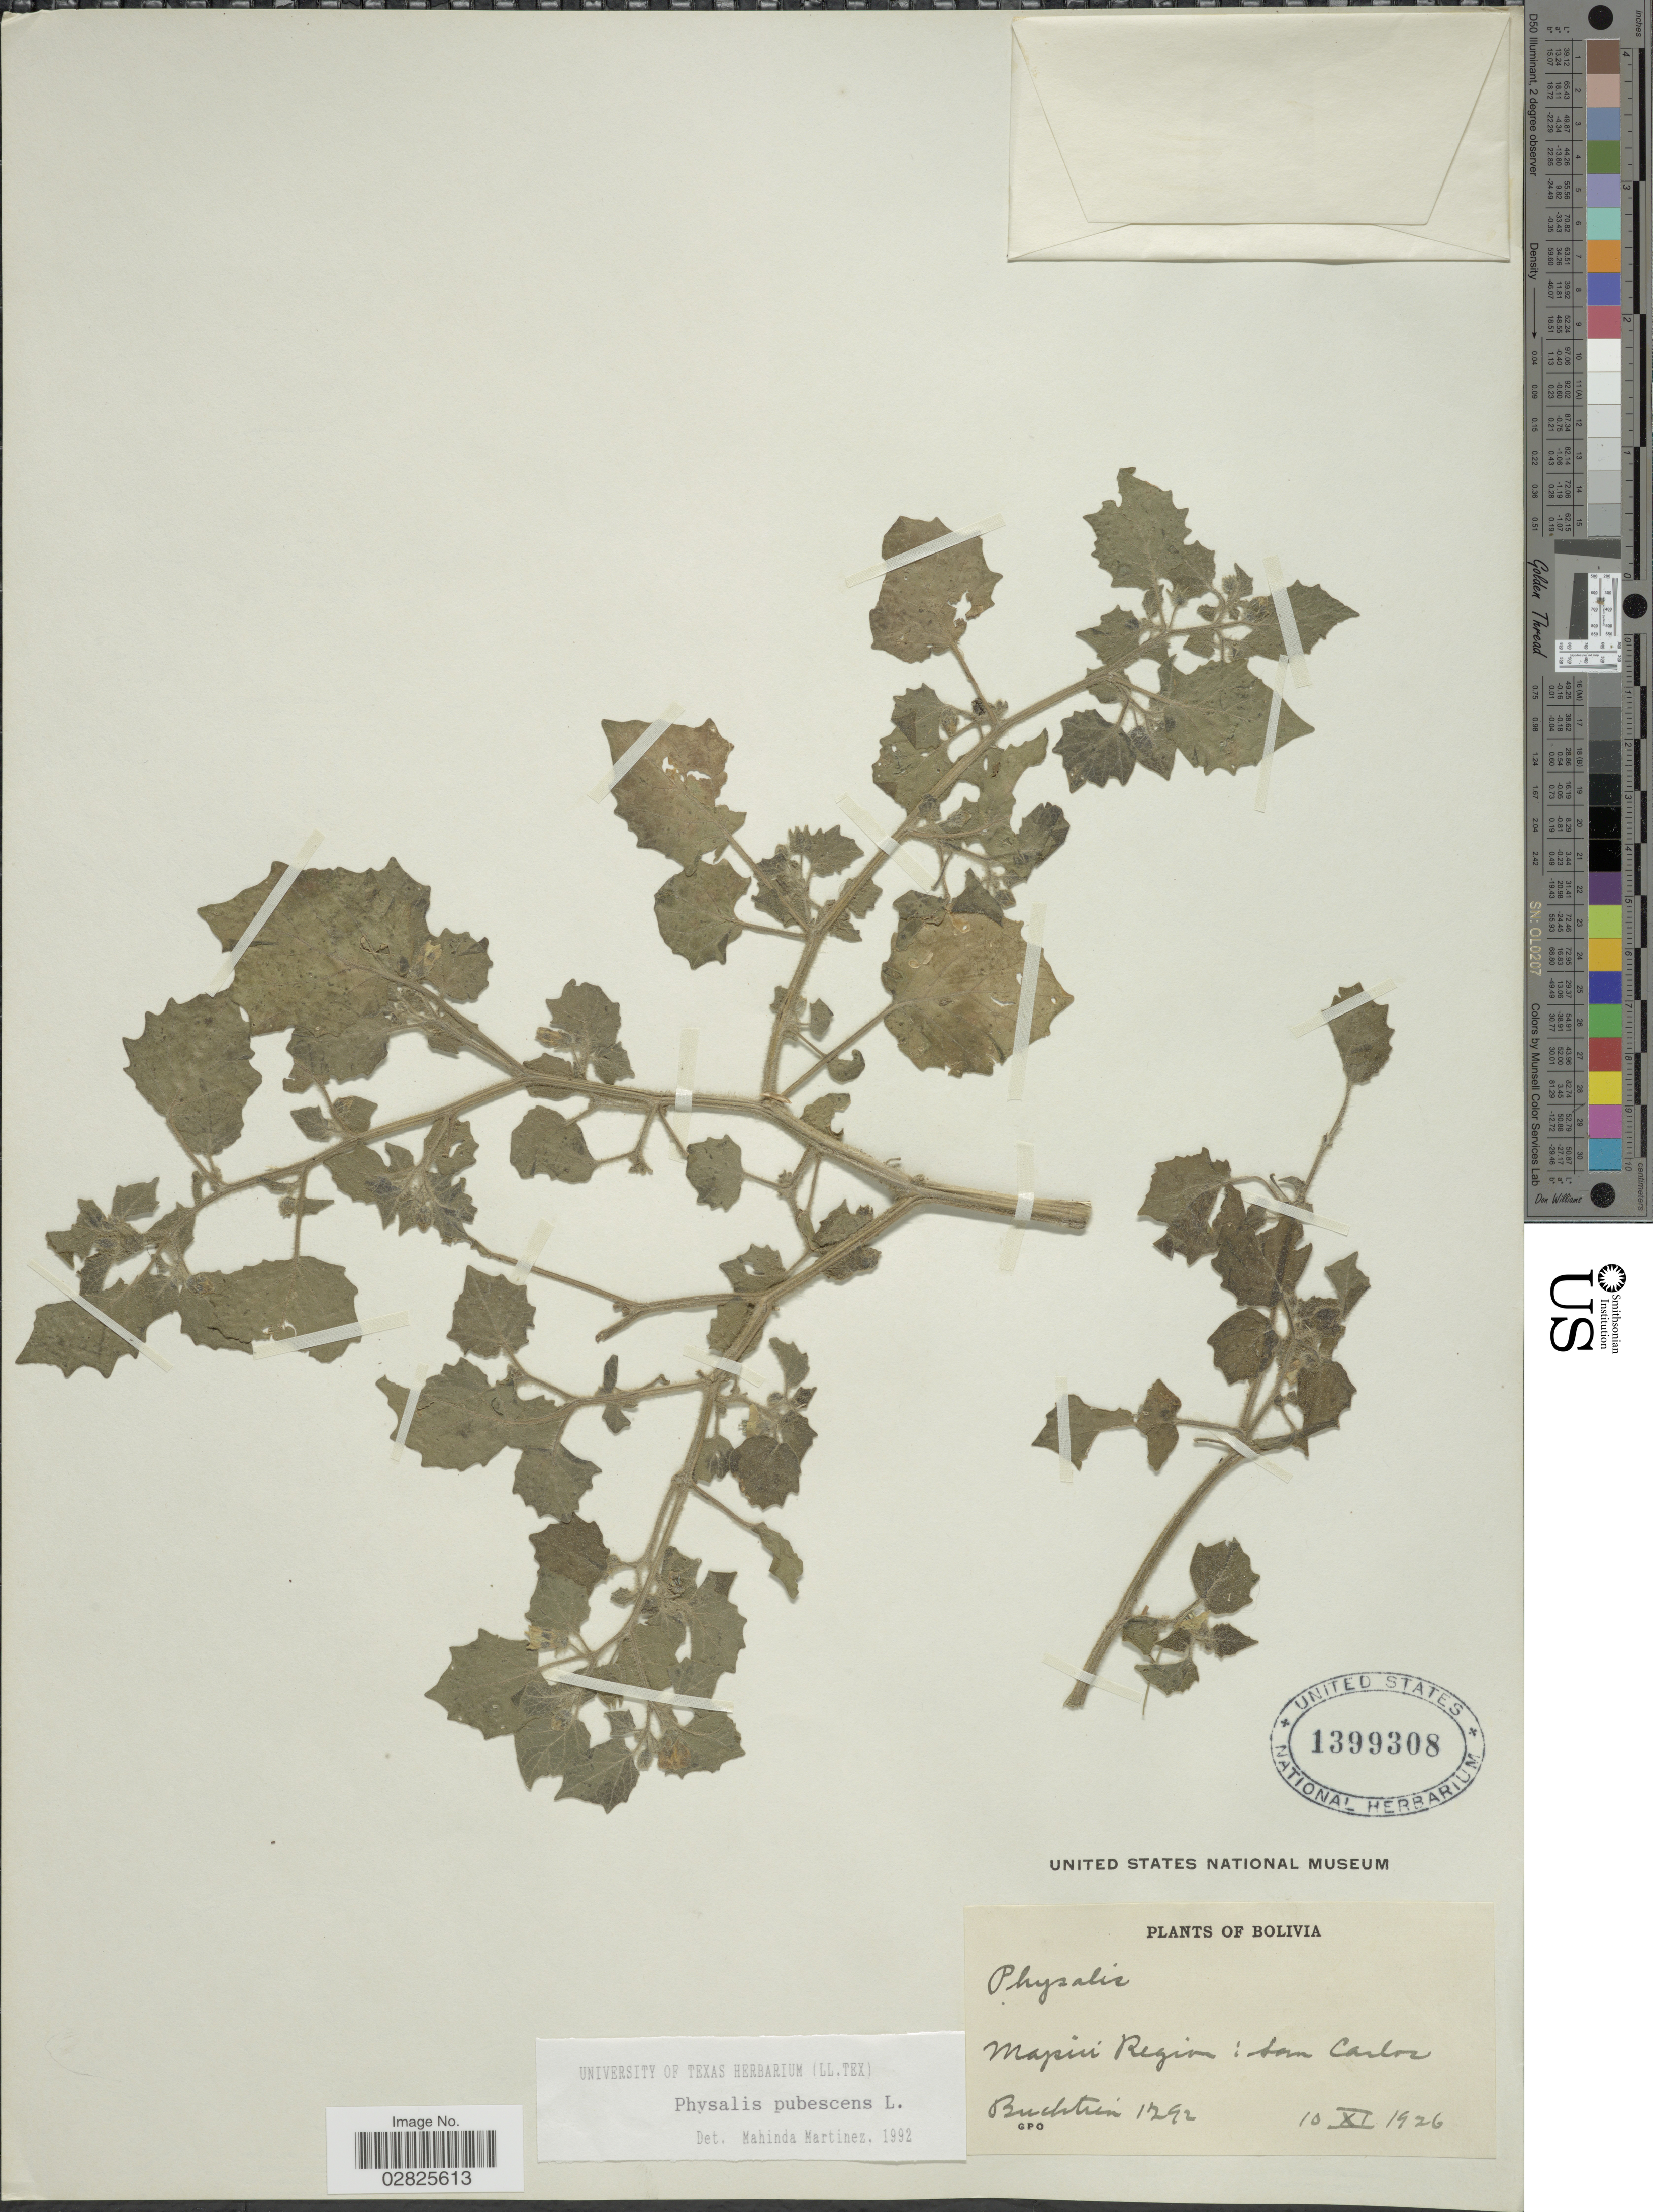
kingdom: Plantae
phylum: Tracheophyta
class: Magnoliopsida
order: Solanales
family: Solanaceae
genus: Physalis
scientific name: Physalis pubescens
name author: L.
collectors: O. Buchtien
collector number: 1292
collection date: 1926-11-10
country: Bolivia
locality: Mapiri Región: San Carlos.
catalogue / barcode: US 1399308